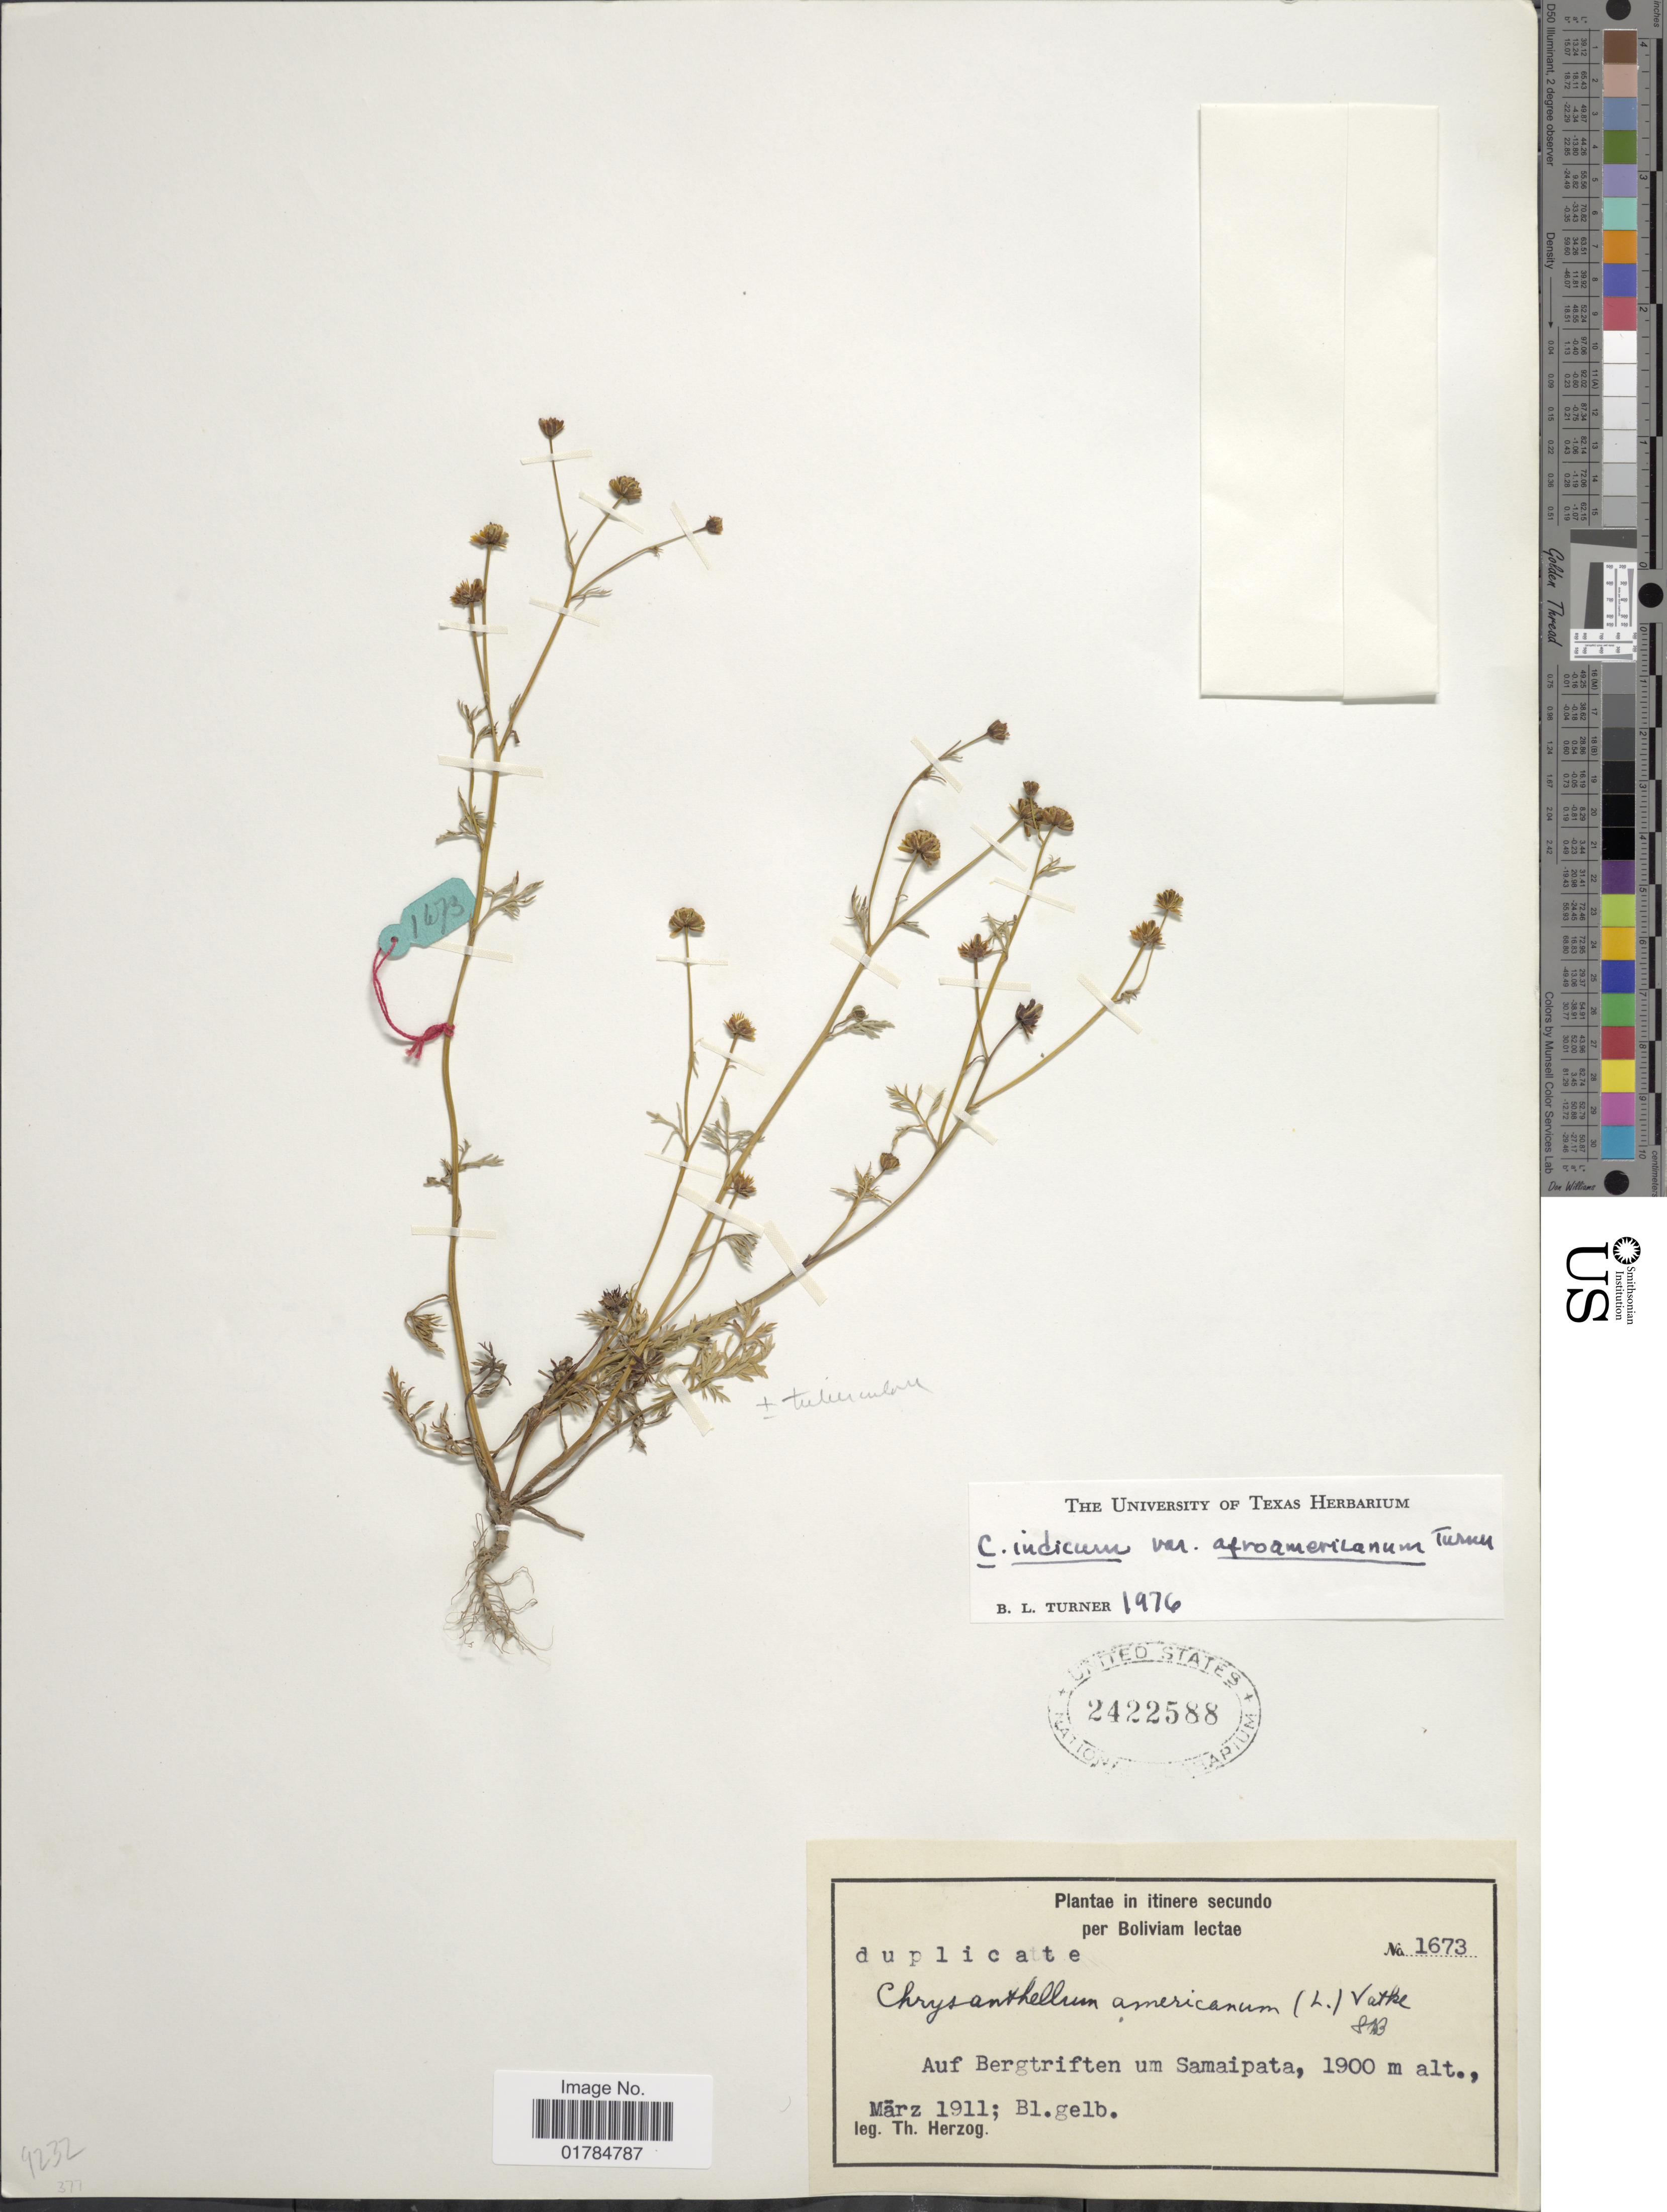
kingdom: Plantae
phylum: Tracheophyta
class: Magnoliopsida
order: Asterales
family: Asteraceae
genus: Chrysanthellum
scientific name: Chrysanthellum indicum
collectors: T. K. J. Herzog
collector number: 1673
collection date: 1911-03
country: Bolivia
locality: Auf Bergtriften um Samaipata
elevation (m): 1900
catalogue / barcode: US 2422588